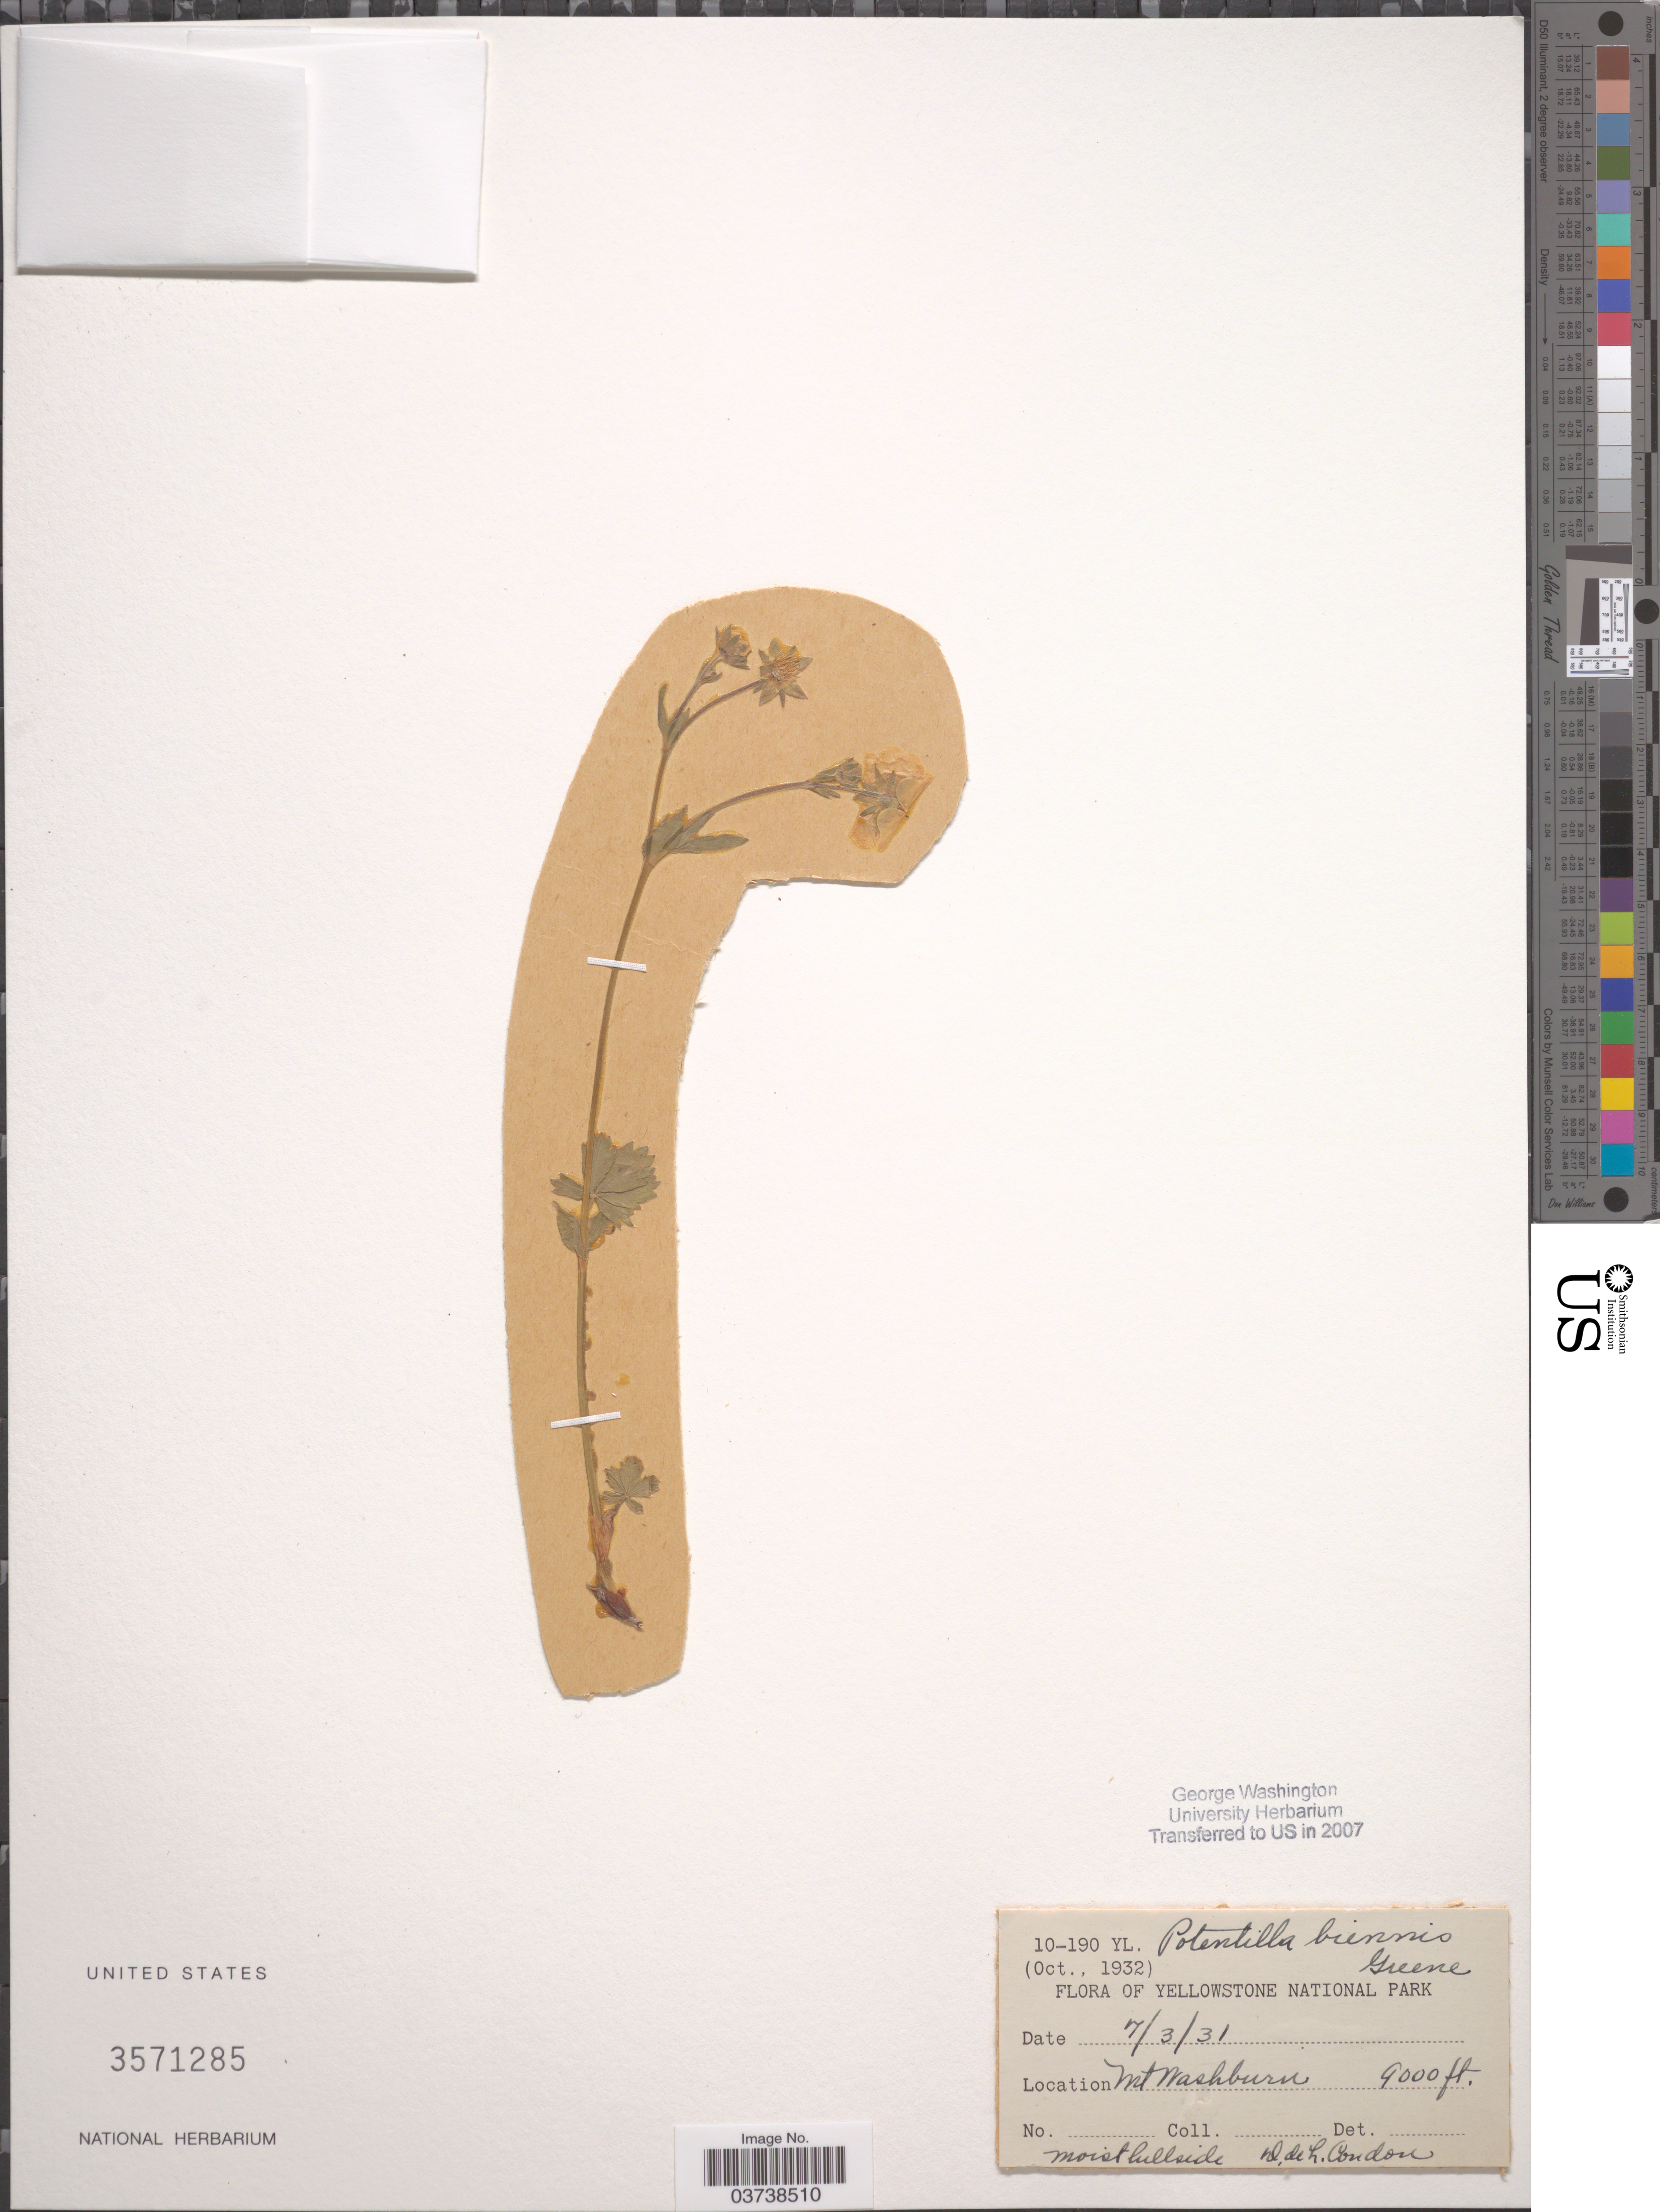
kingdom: Plantae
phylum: Tracheophyta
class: Magnoliopsida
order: Rosales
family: Rosaceae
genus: Potentilla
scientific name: Potentilla biennis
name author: Greene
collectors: D. Condon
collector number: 10-190YL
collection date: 1931-07-03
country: United States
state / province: Wyoming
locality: Yellowstone National Park. Mt Washburn.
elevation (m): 2743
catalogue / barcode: US 3571285